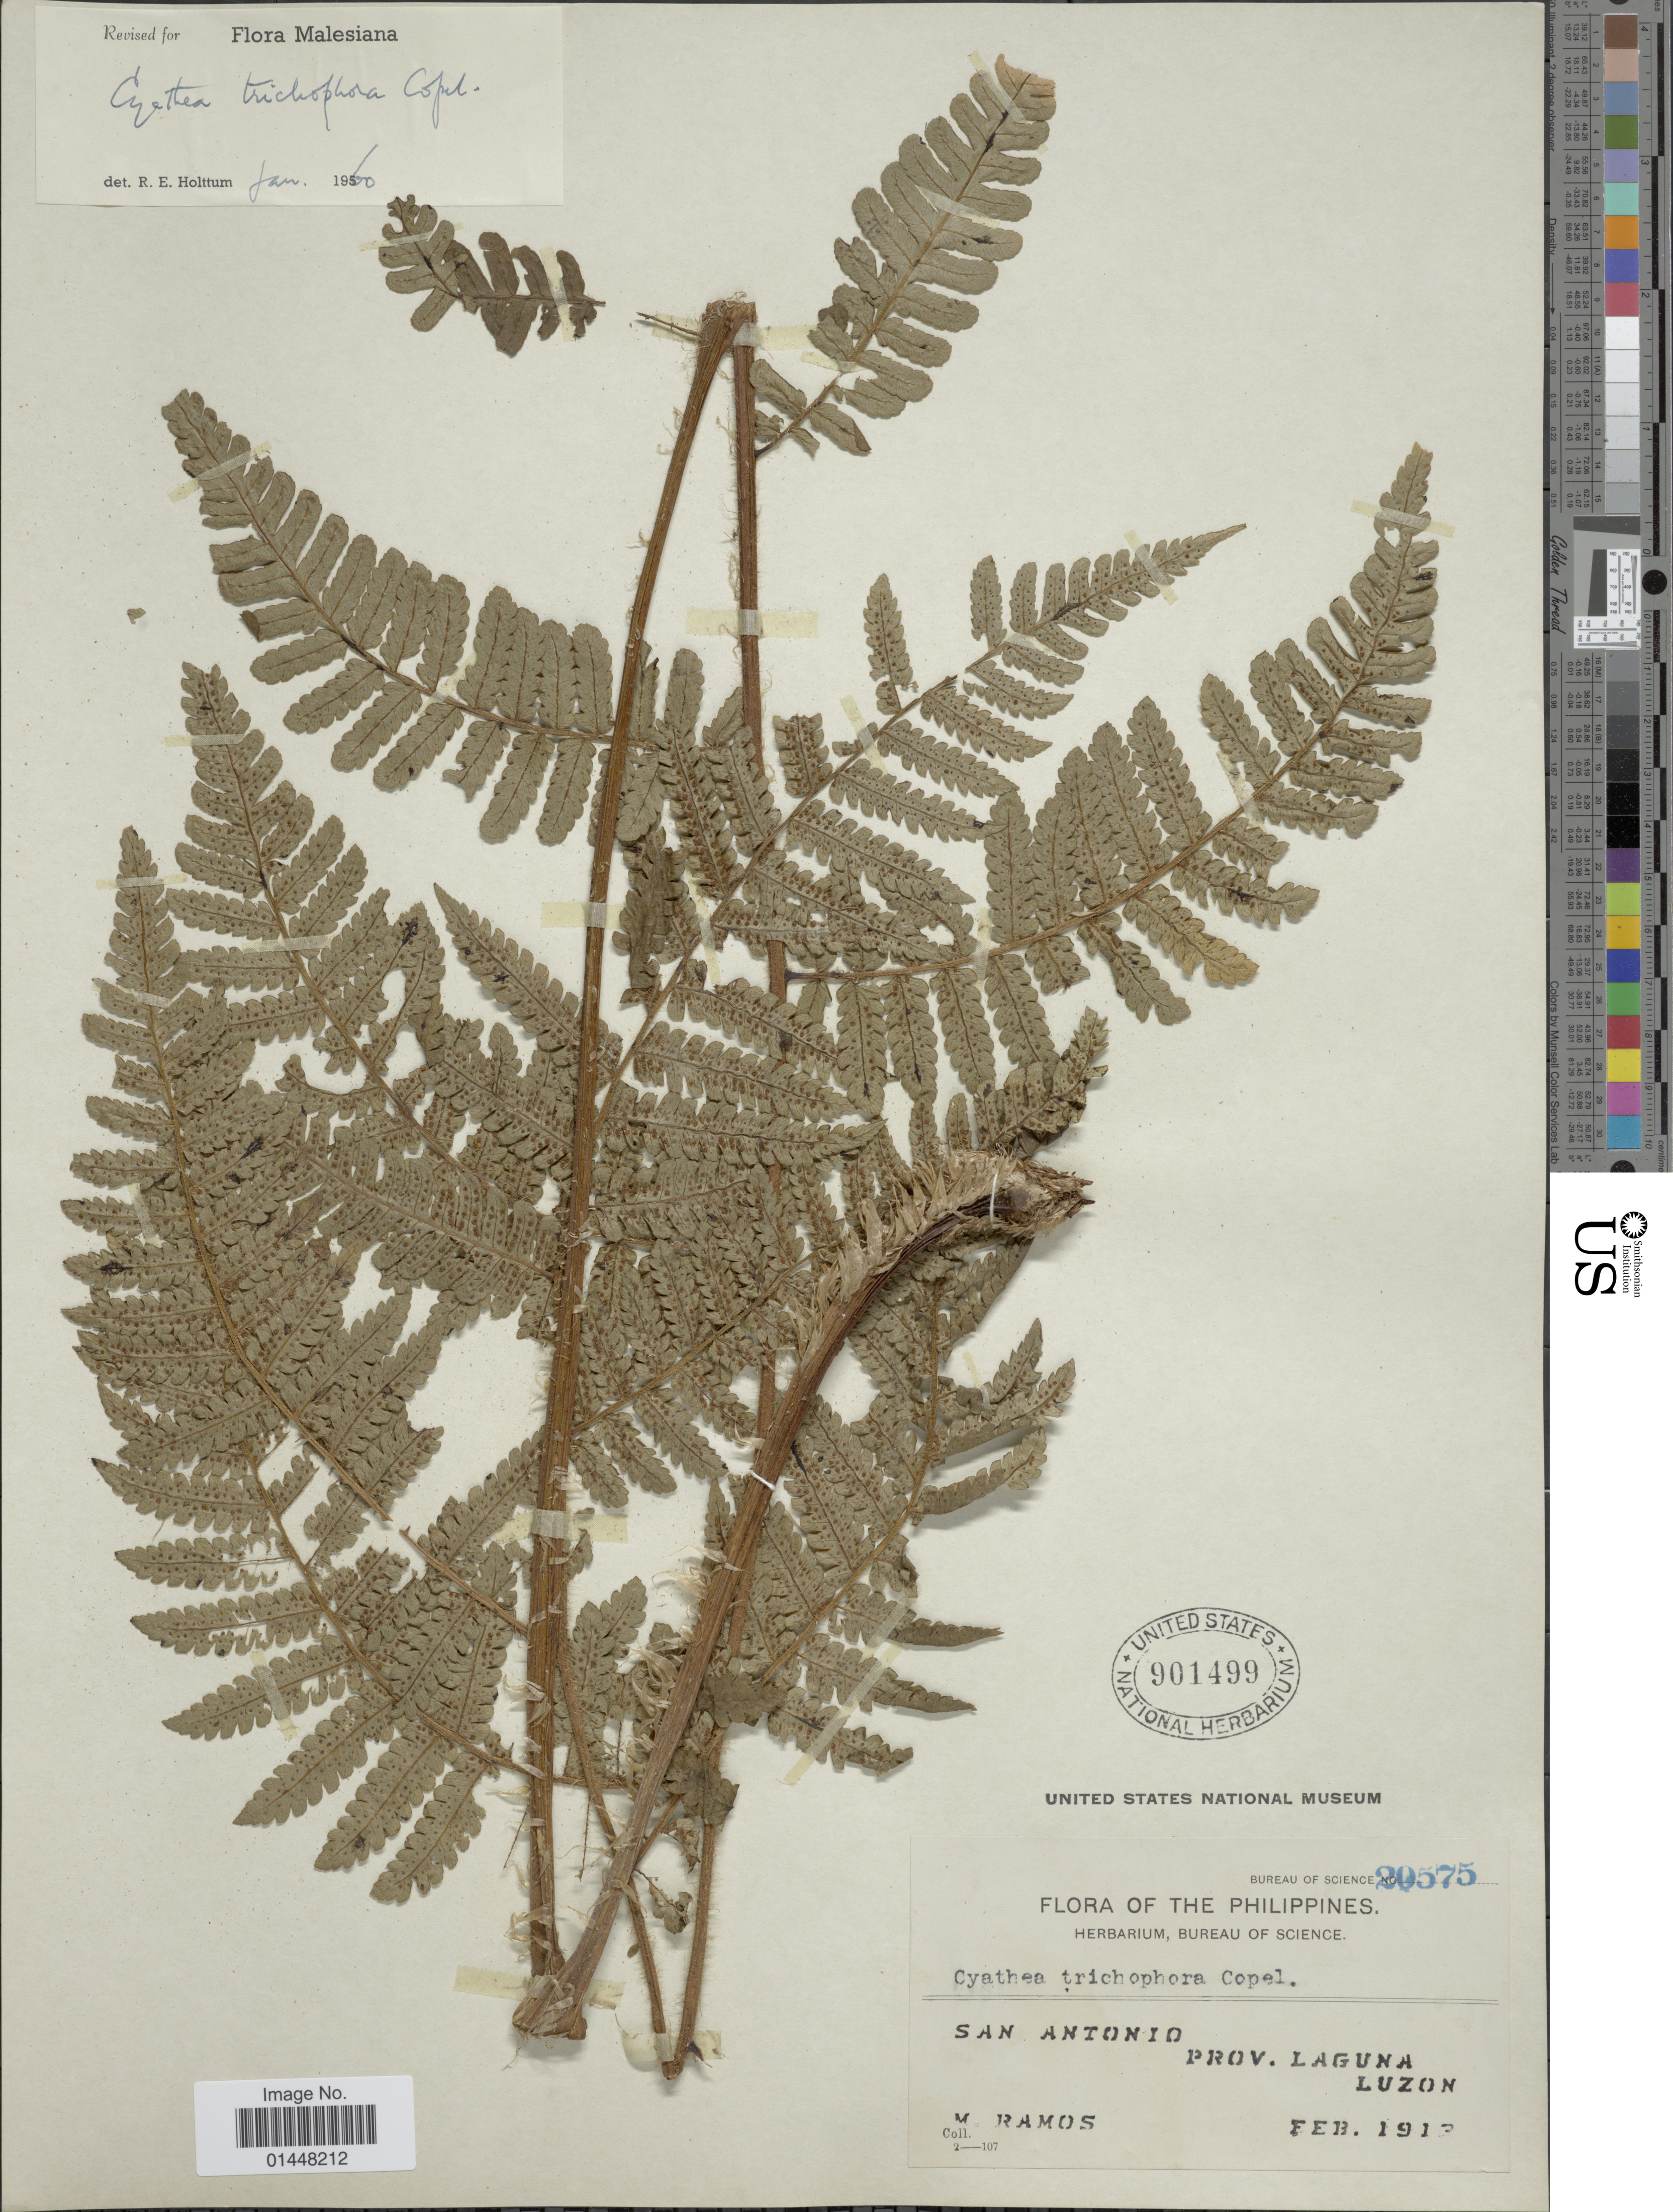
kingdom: Plantae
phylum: Tracheophyta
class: Polypodiopsida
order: Cyatheales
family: Cyatheaceae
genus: Gymnosphaera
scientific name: Gymnosphaera trichophora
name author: (Copel.) Copel.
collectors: M. Ramos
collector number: Bureau of science 20575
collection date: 1913-02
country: Philippines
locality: San Antonio. Laguna. Luzon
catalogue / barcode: US 901499